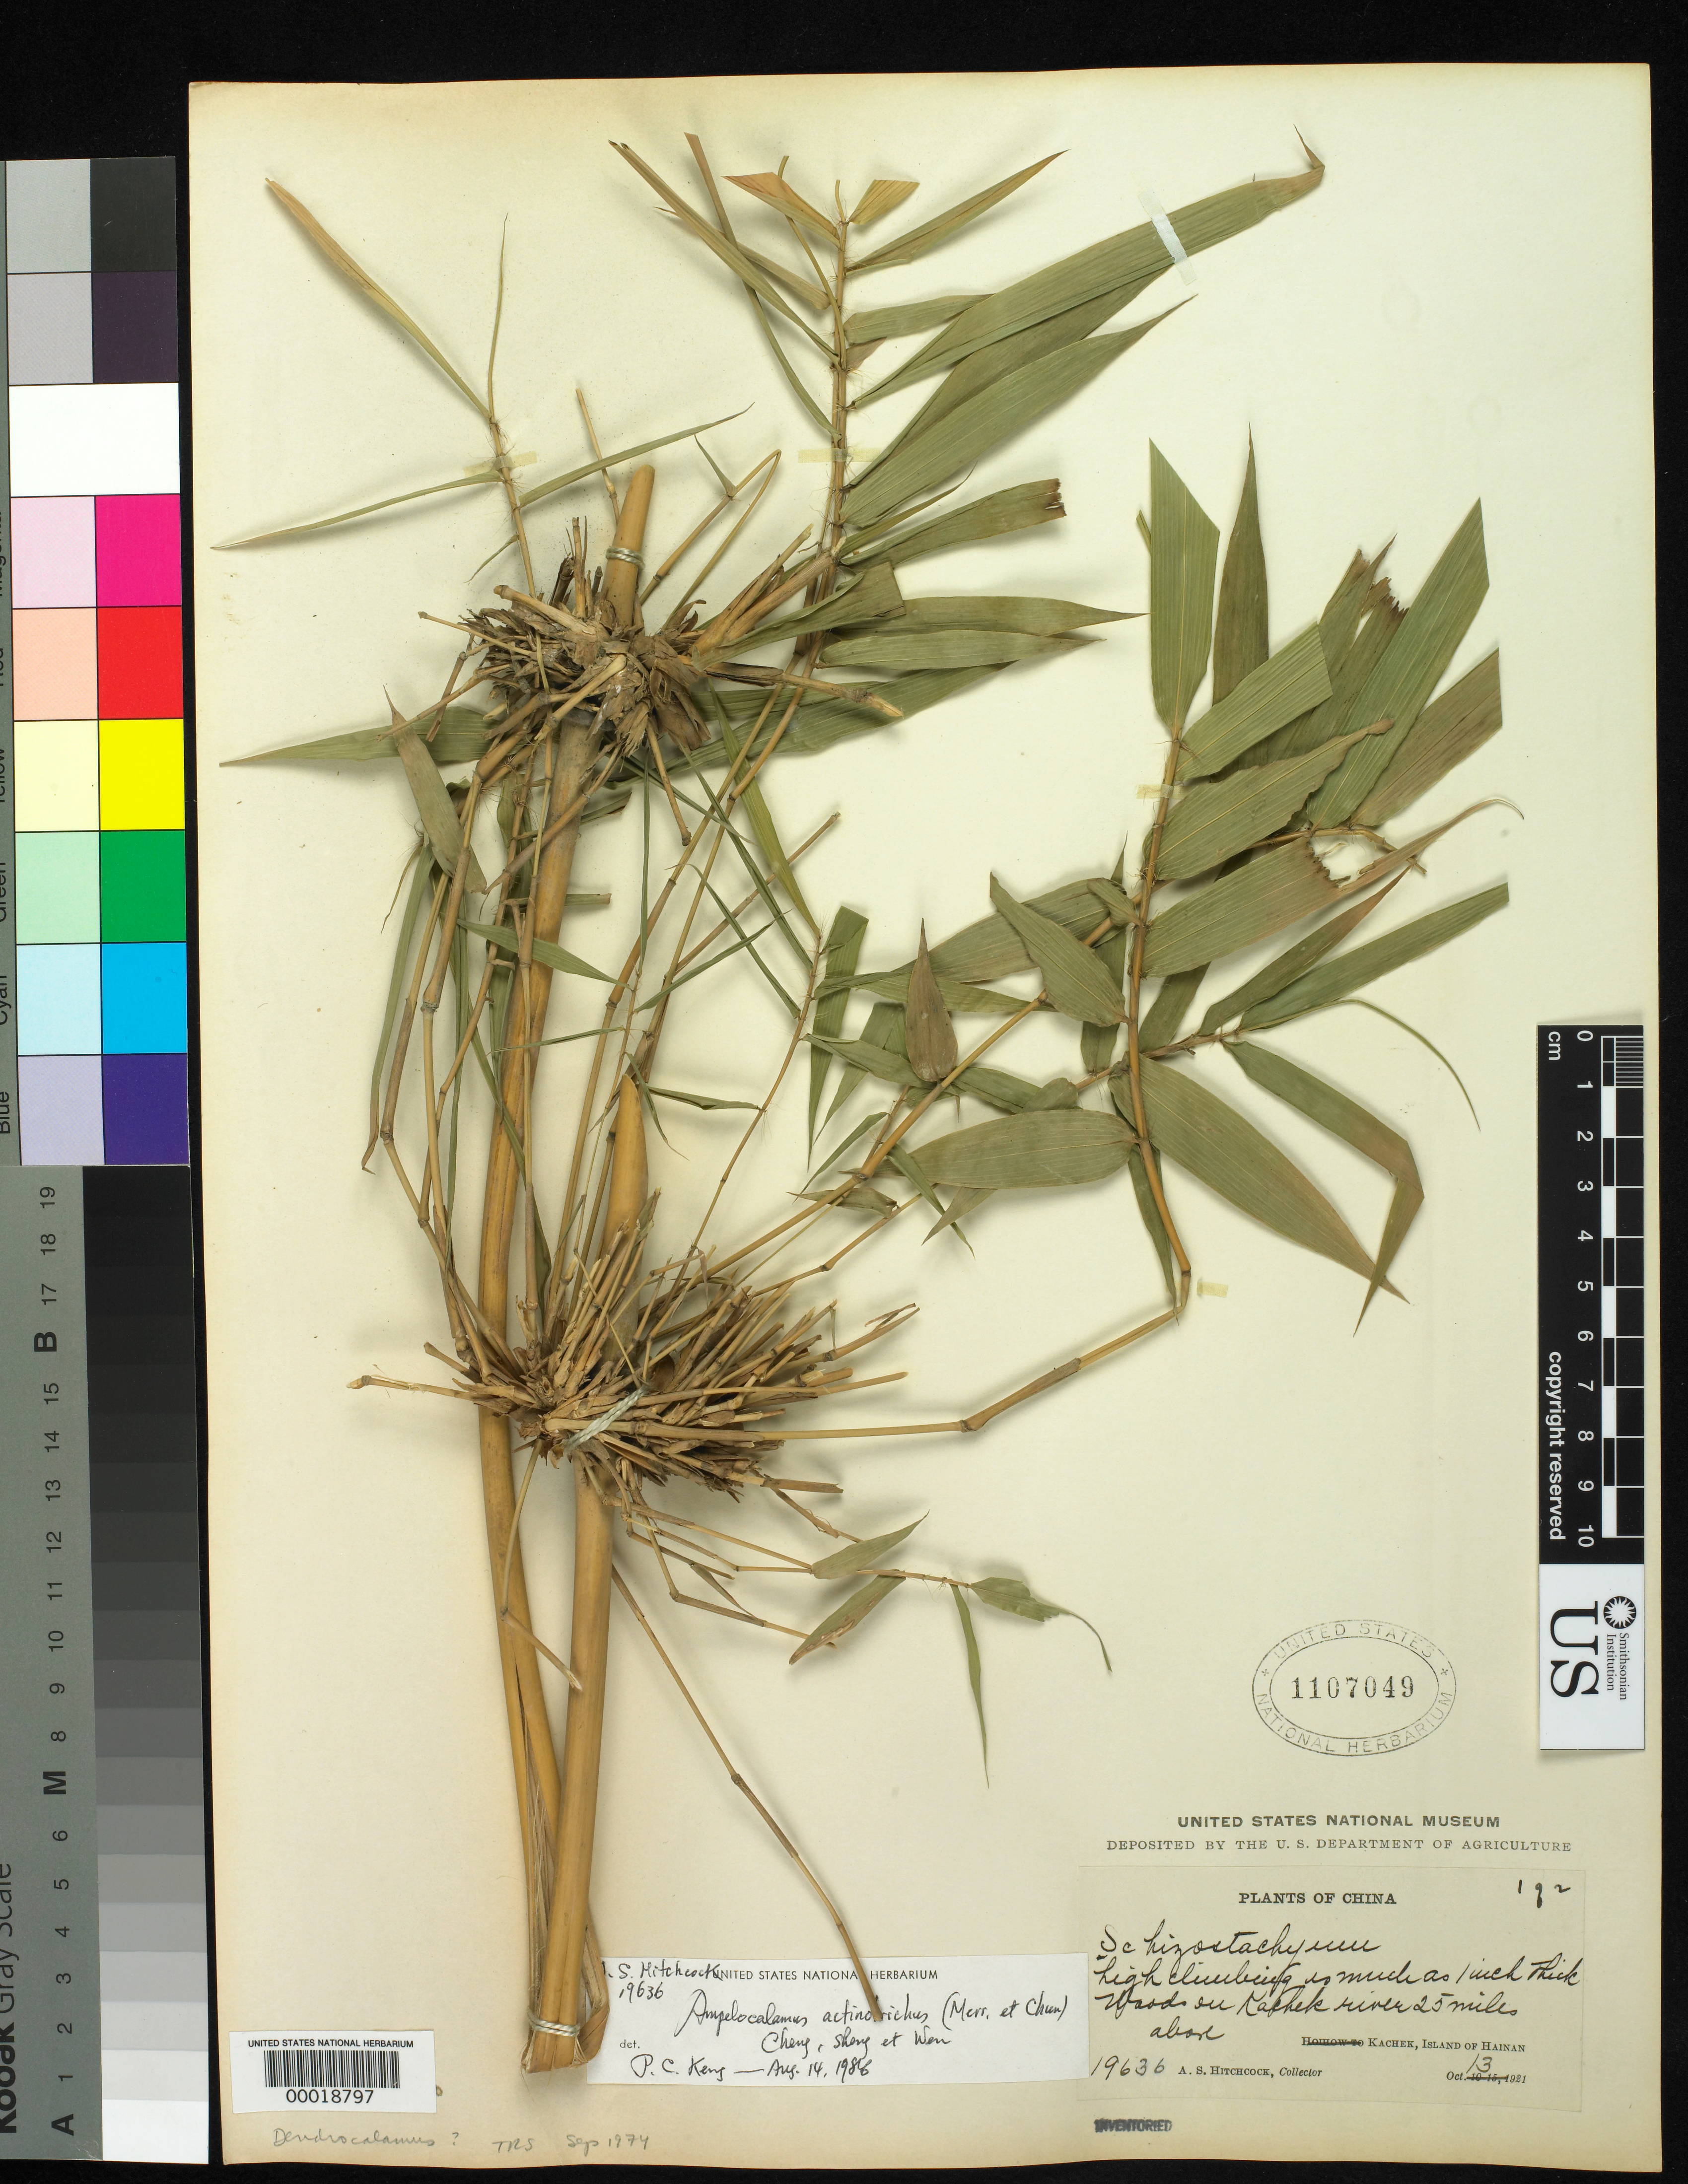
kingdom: Plantae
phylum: Tracheophyta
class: Liliopsida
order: Poales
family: Poaceae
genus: Ampelocalamus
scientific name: Ampelocalamus actinotrichus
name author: (Merr. & Chun) S.L. Chen et al.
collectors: A. S. Hitchcock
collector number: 19636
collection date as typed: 13 Oct 1921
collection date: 1921-10-13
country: China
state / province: Hainan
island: Hainan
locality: Kachek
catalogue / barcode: US 1107049